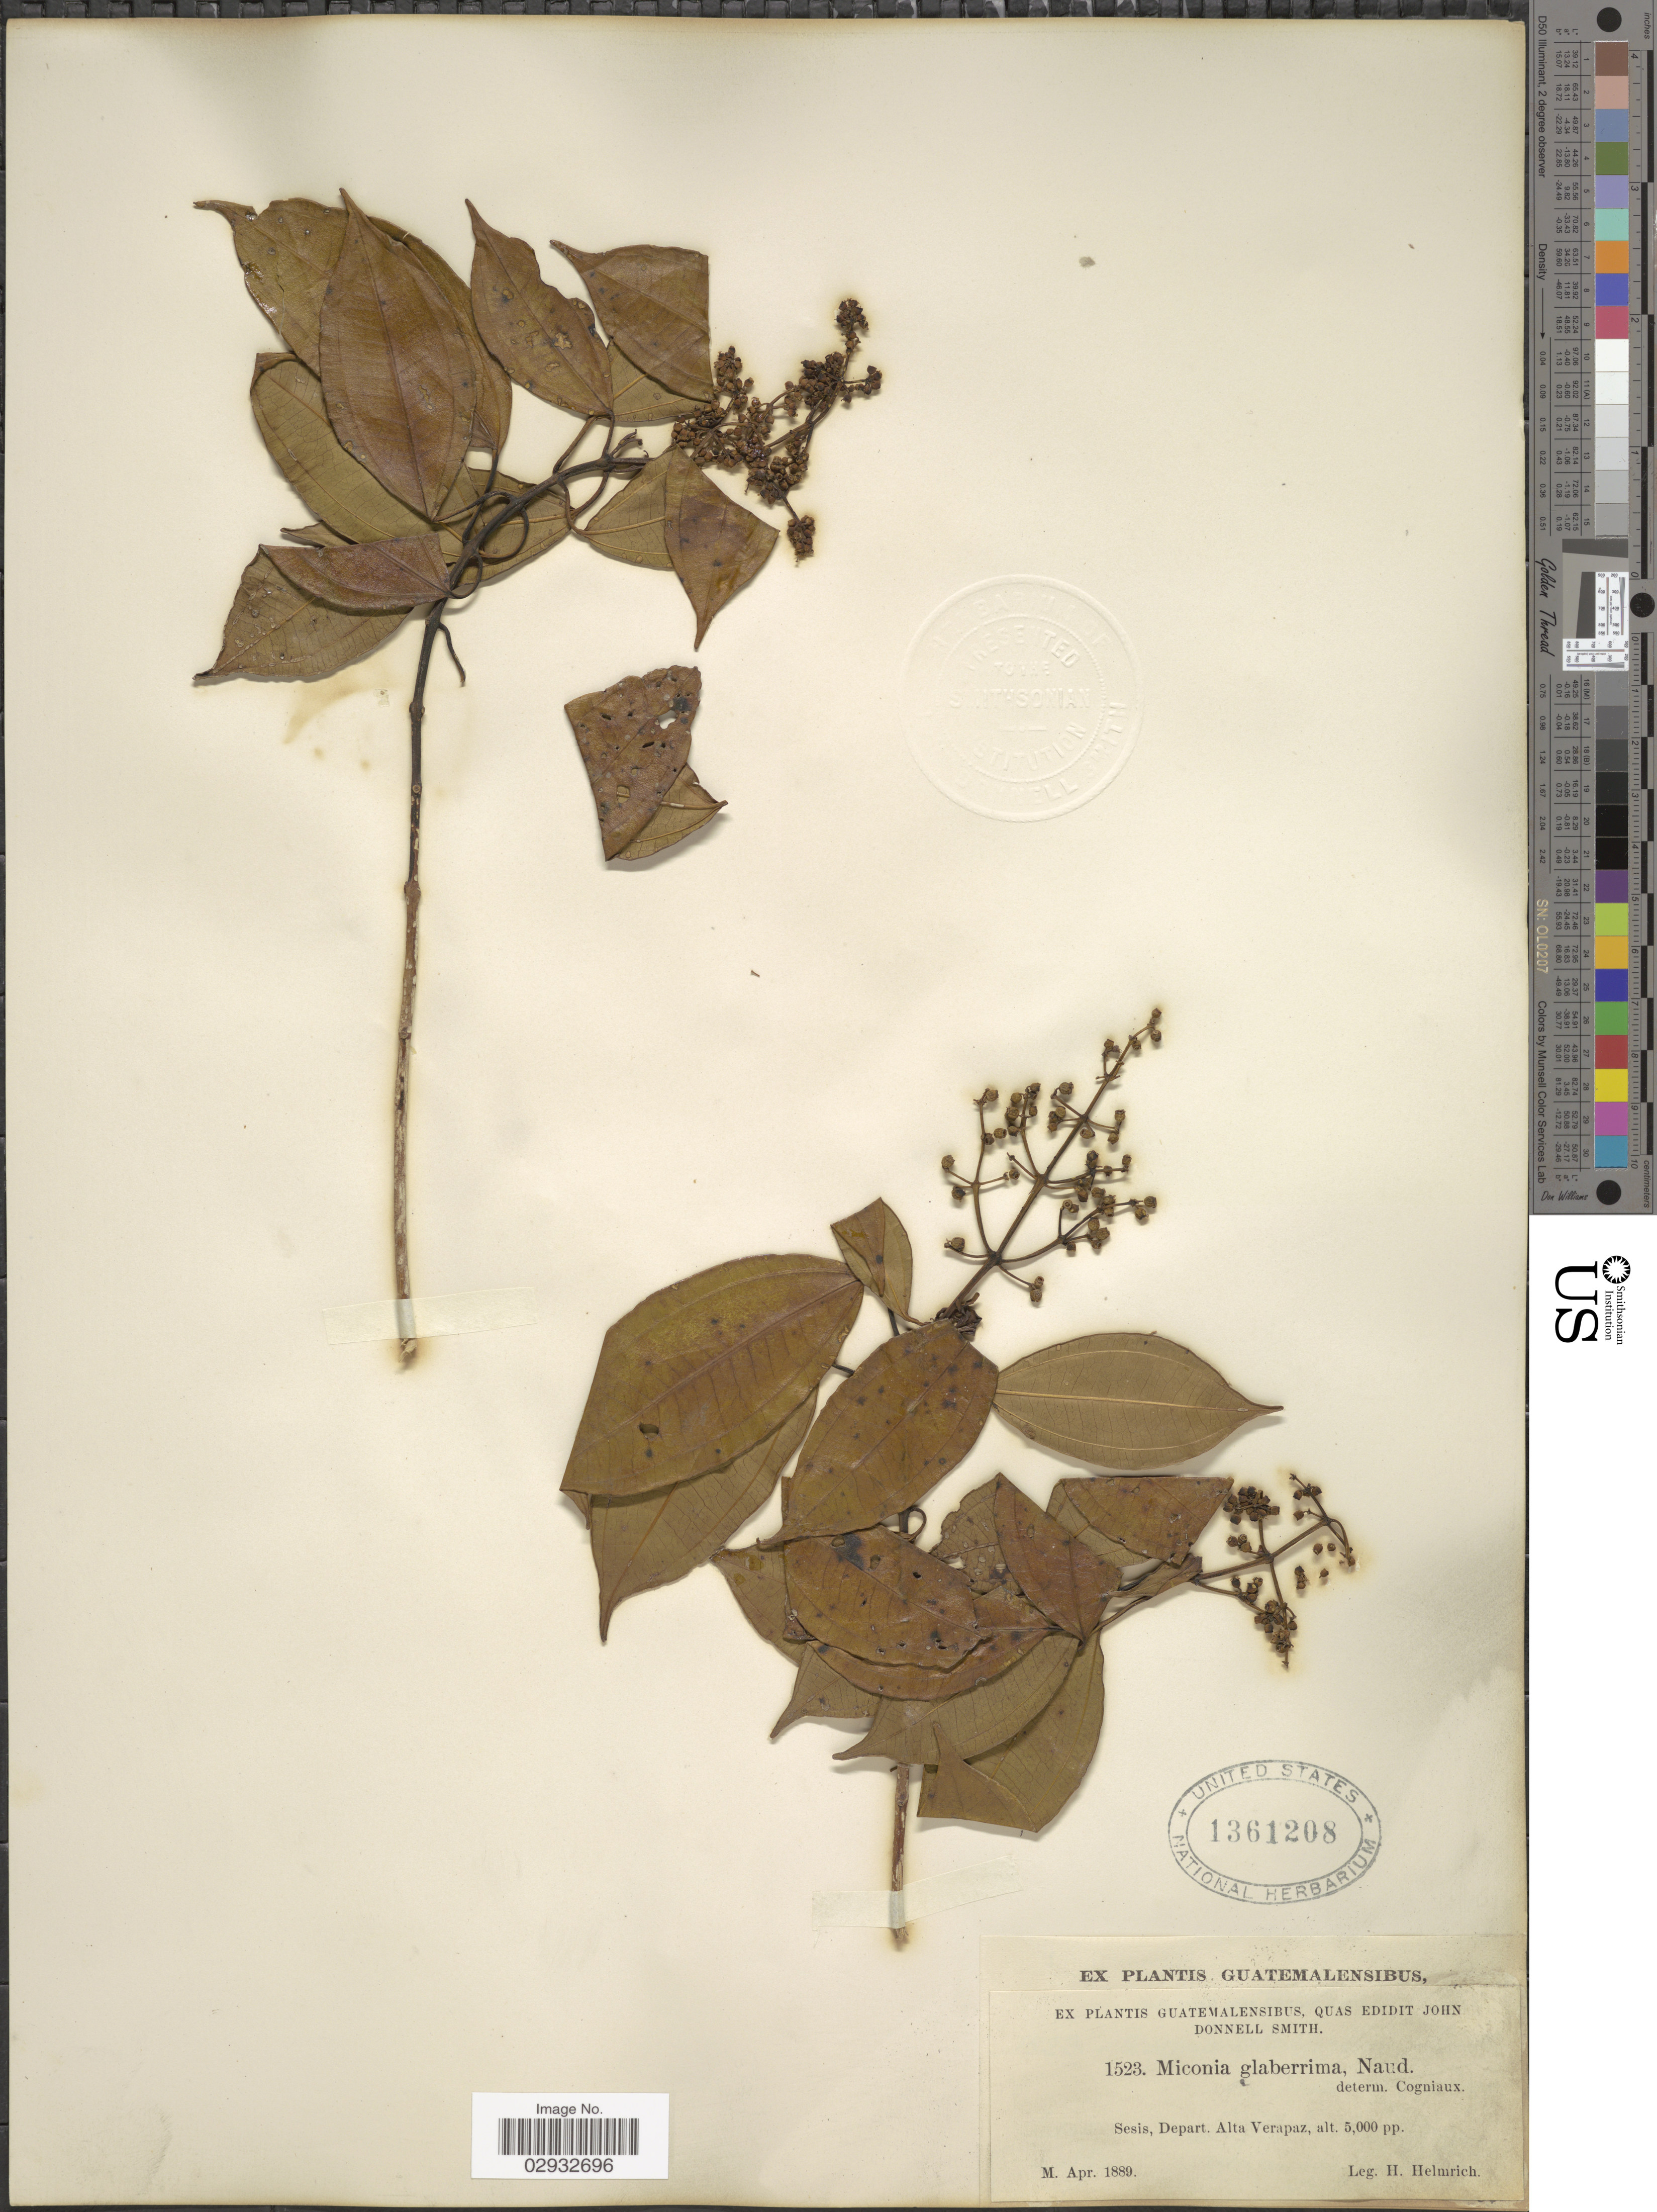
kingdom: Plantae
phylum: Tracheophyta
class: Magnoliopsida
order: Myrtales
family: Melastomataceae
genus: Miconia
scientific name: Miconia glaberrima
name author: (Schltdl.) Naudin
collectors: H. Helmrich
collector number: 1523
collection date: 1889-04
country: Guatemala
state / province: Alta Verapaz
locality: Sesis, Depart. Alta Verapaz.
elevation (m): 1524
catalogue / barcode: US 1361208